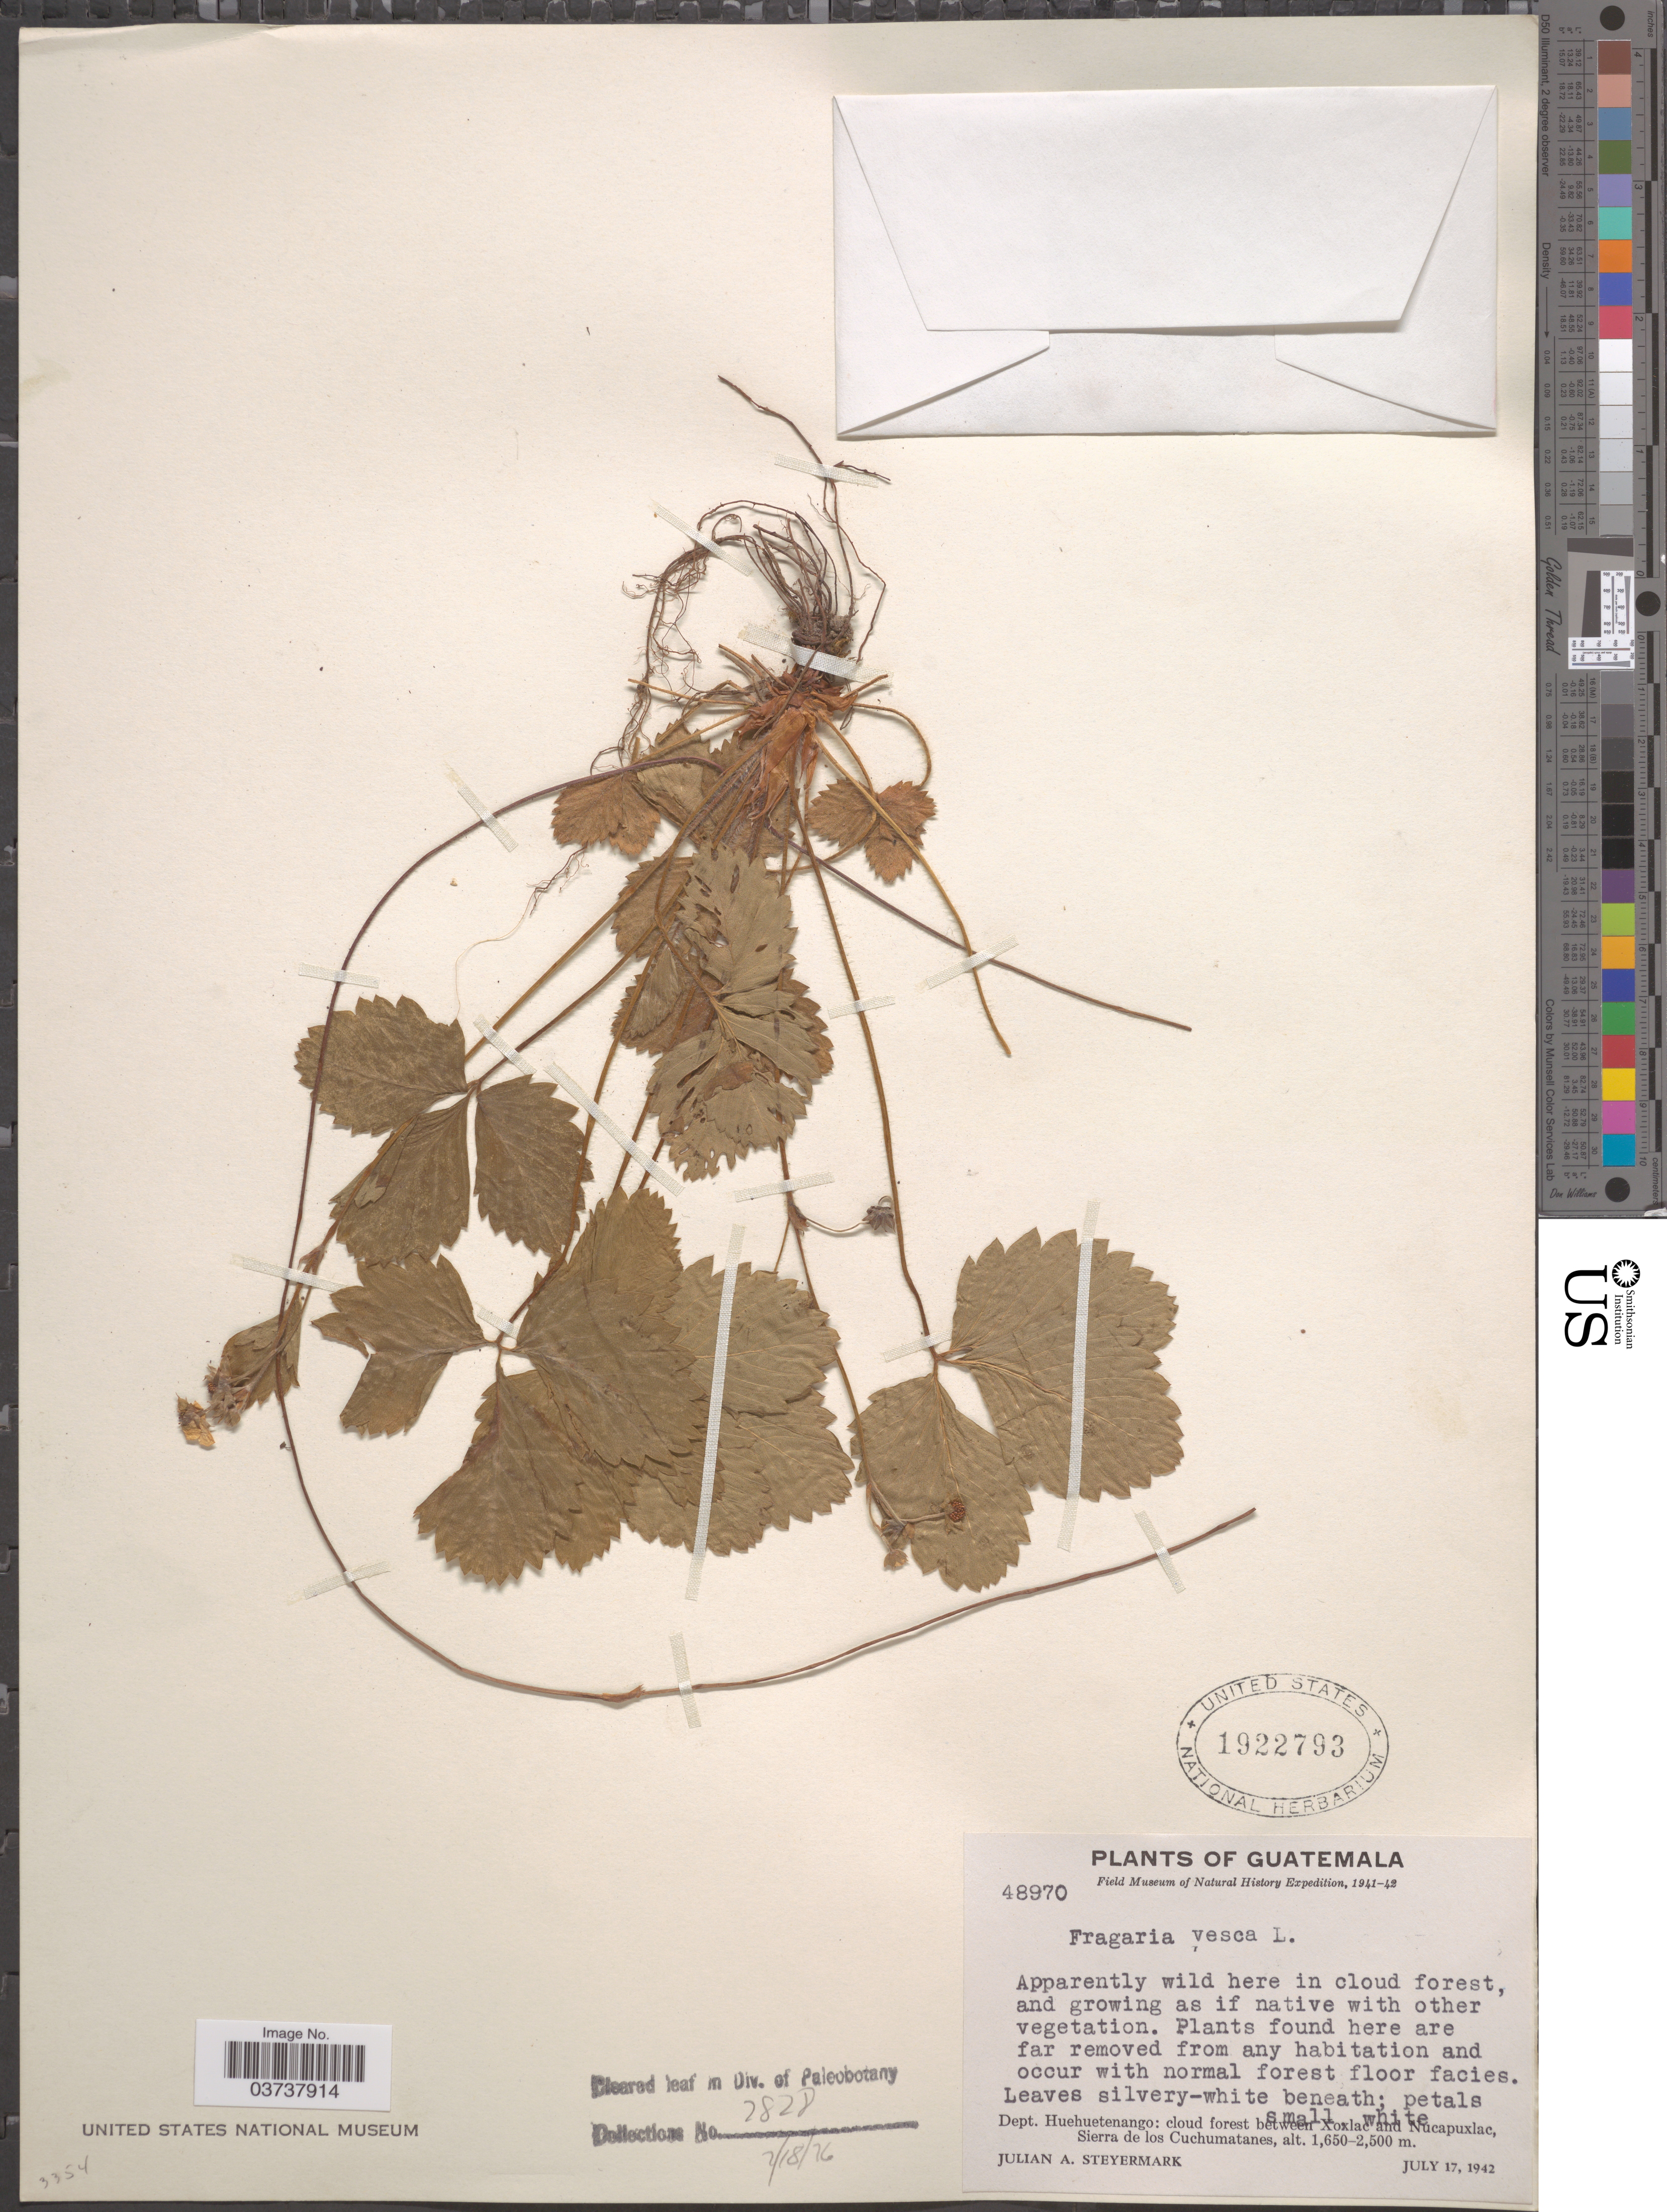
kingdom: Plantae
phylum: Tracheophyta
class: Magnoliopsida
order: Rosales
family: Rosaceae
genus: Fragaria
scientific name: Fragaria vesca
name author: L.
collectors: J. Steyermark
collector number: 48970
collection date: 1942-07-17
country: Guatemala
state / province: Huehuetenango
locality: Dept. Huehuetenango: cloud forest between Xoxlac and Nucapuxlac, Sierra de los Cuchumatanes.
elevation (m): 1650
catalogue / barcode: US 1922793